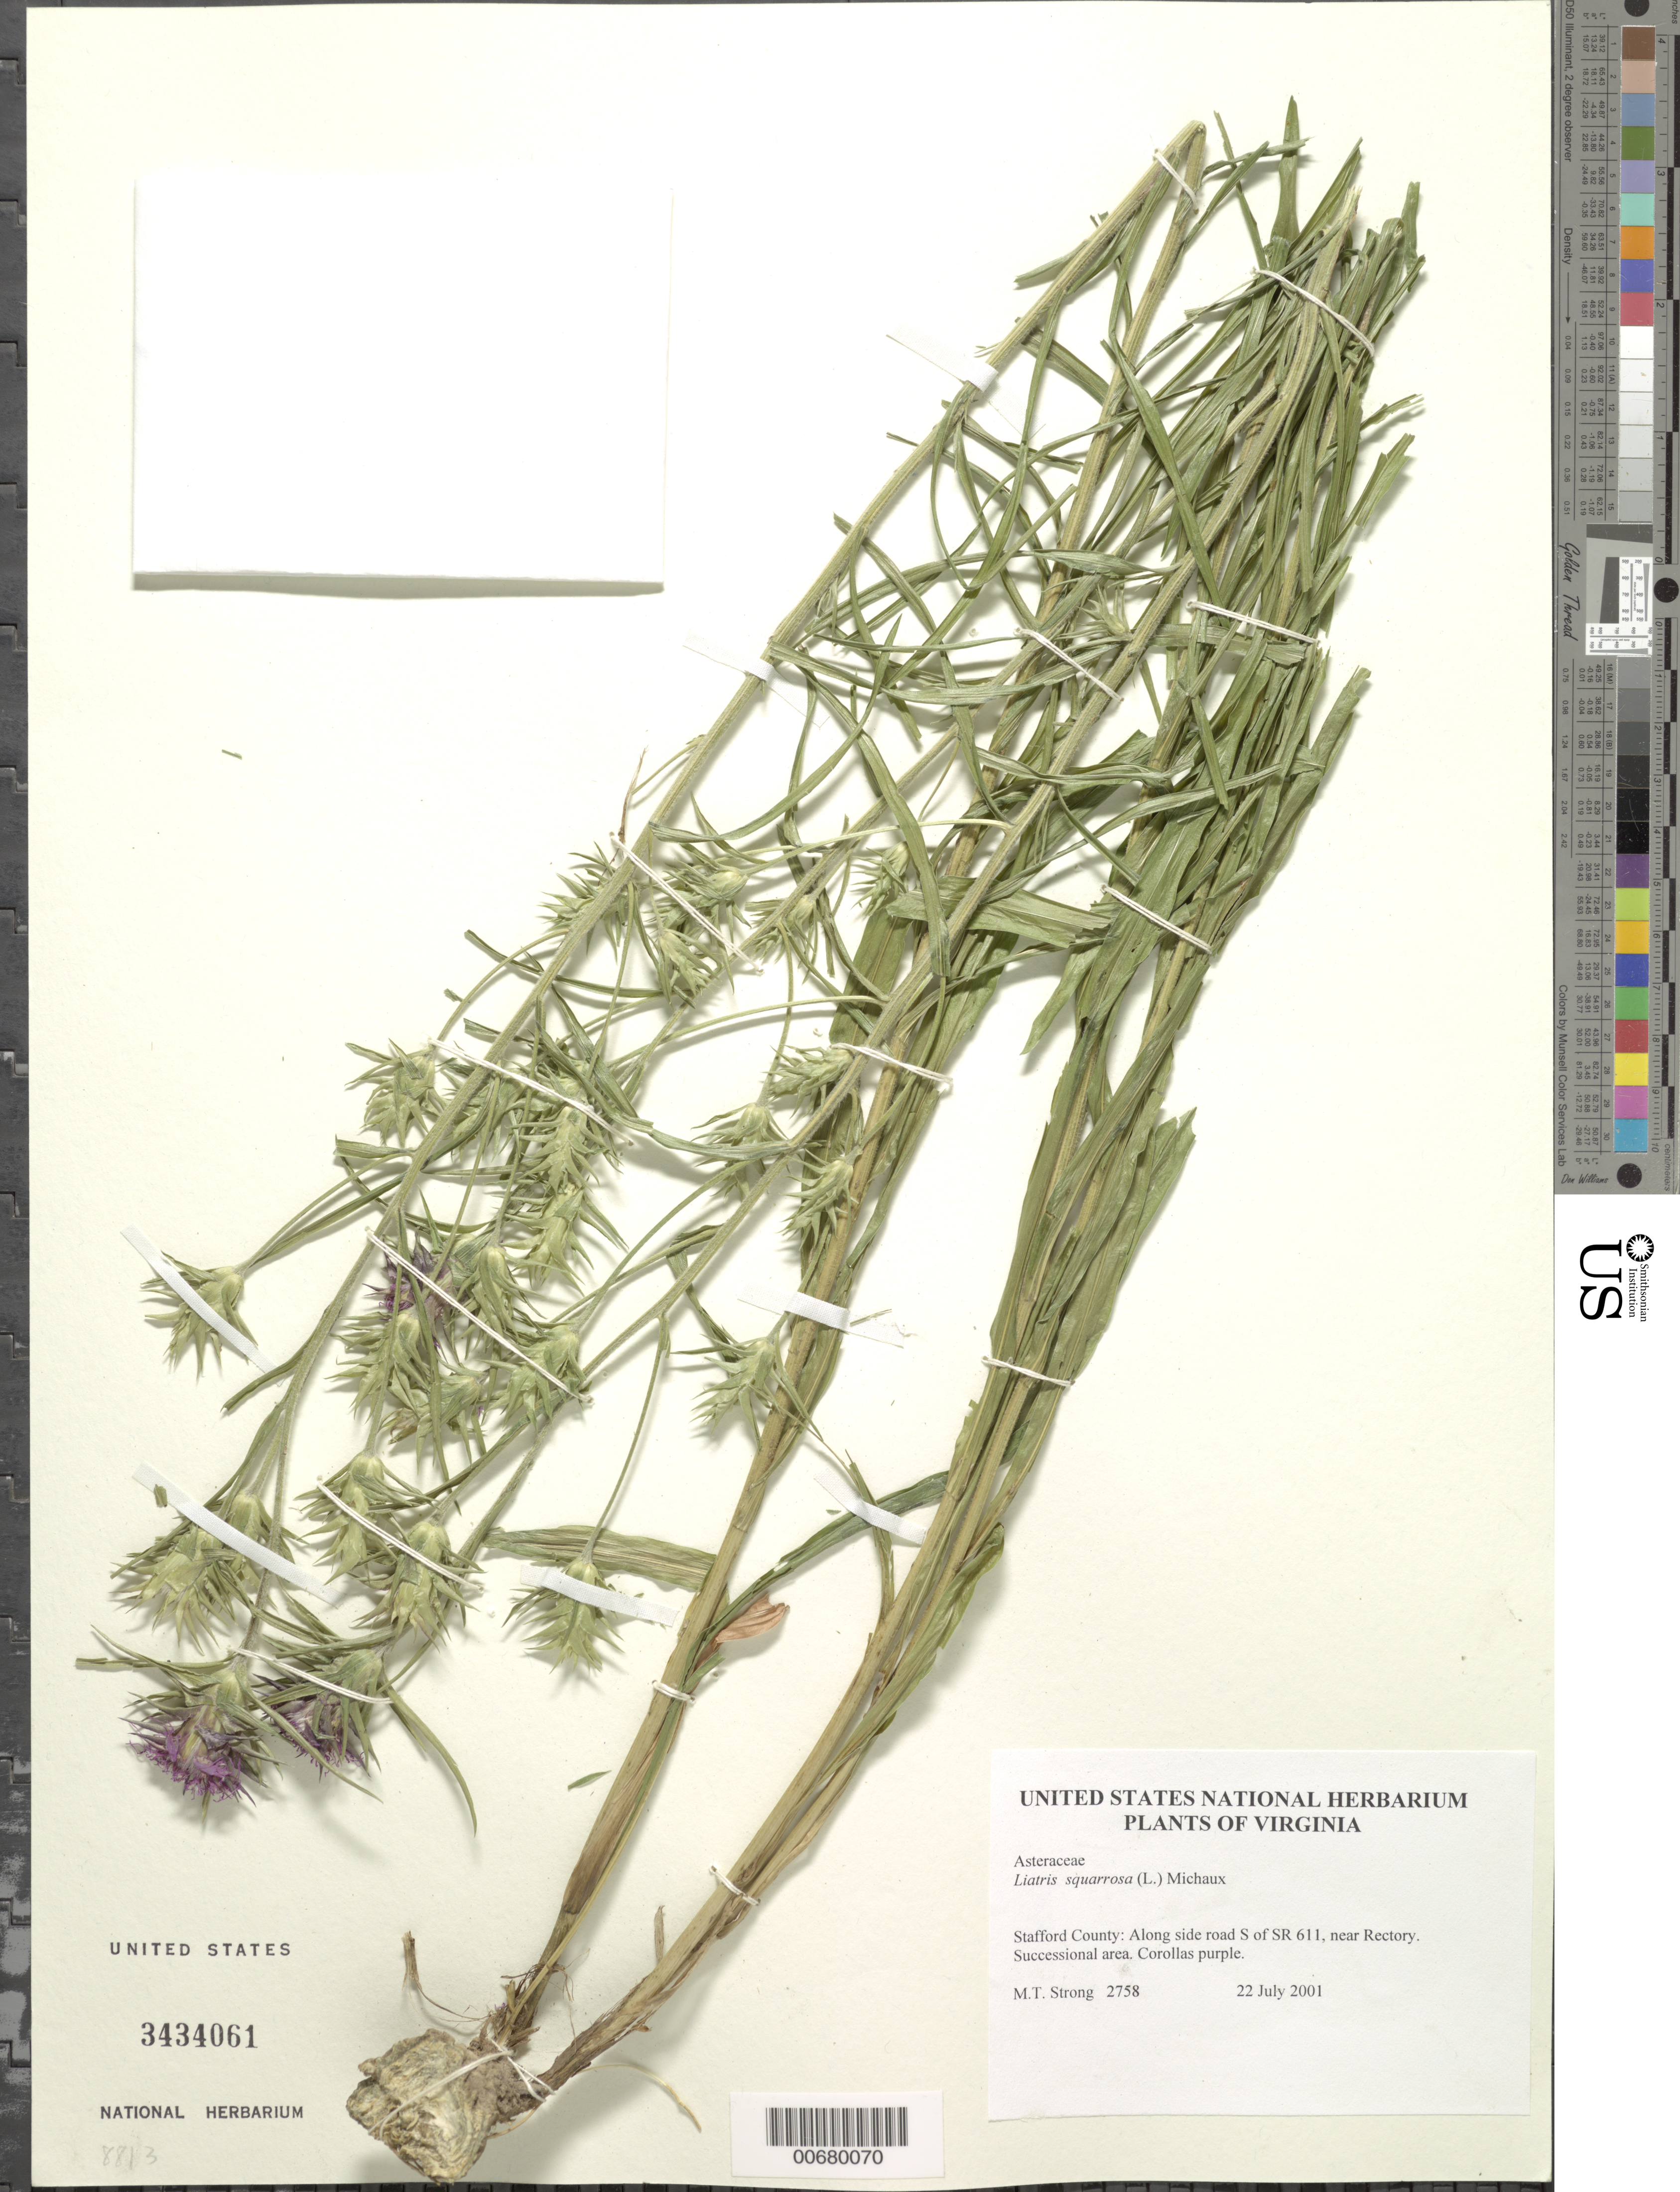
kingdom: Plantae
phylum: Tracheophyta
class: Magnoliopsida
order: Asterales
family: Asteraceae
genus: Liatris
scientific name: Liatris squarrosa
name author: (L.) Michx.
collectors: M. T. Strong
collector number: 2758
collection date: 2001-07-22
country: United States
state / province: Virginia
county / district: Stafford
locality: along side road S of SR611, near Rectory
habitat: Successional area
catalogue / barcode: US 3434061